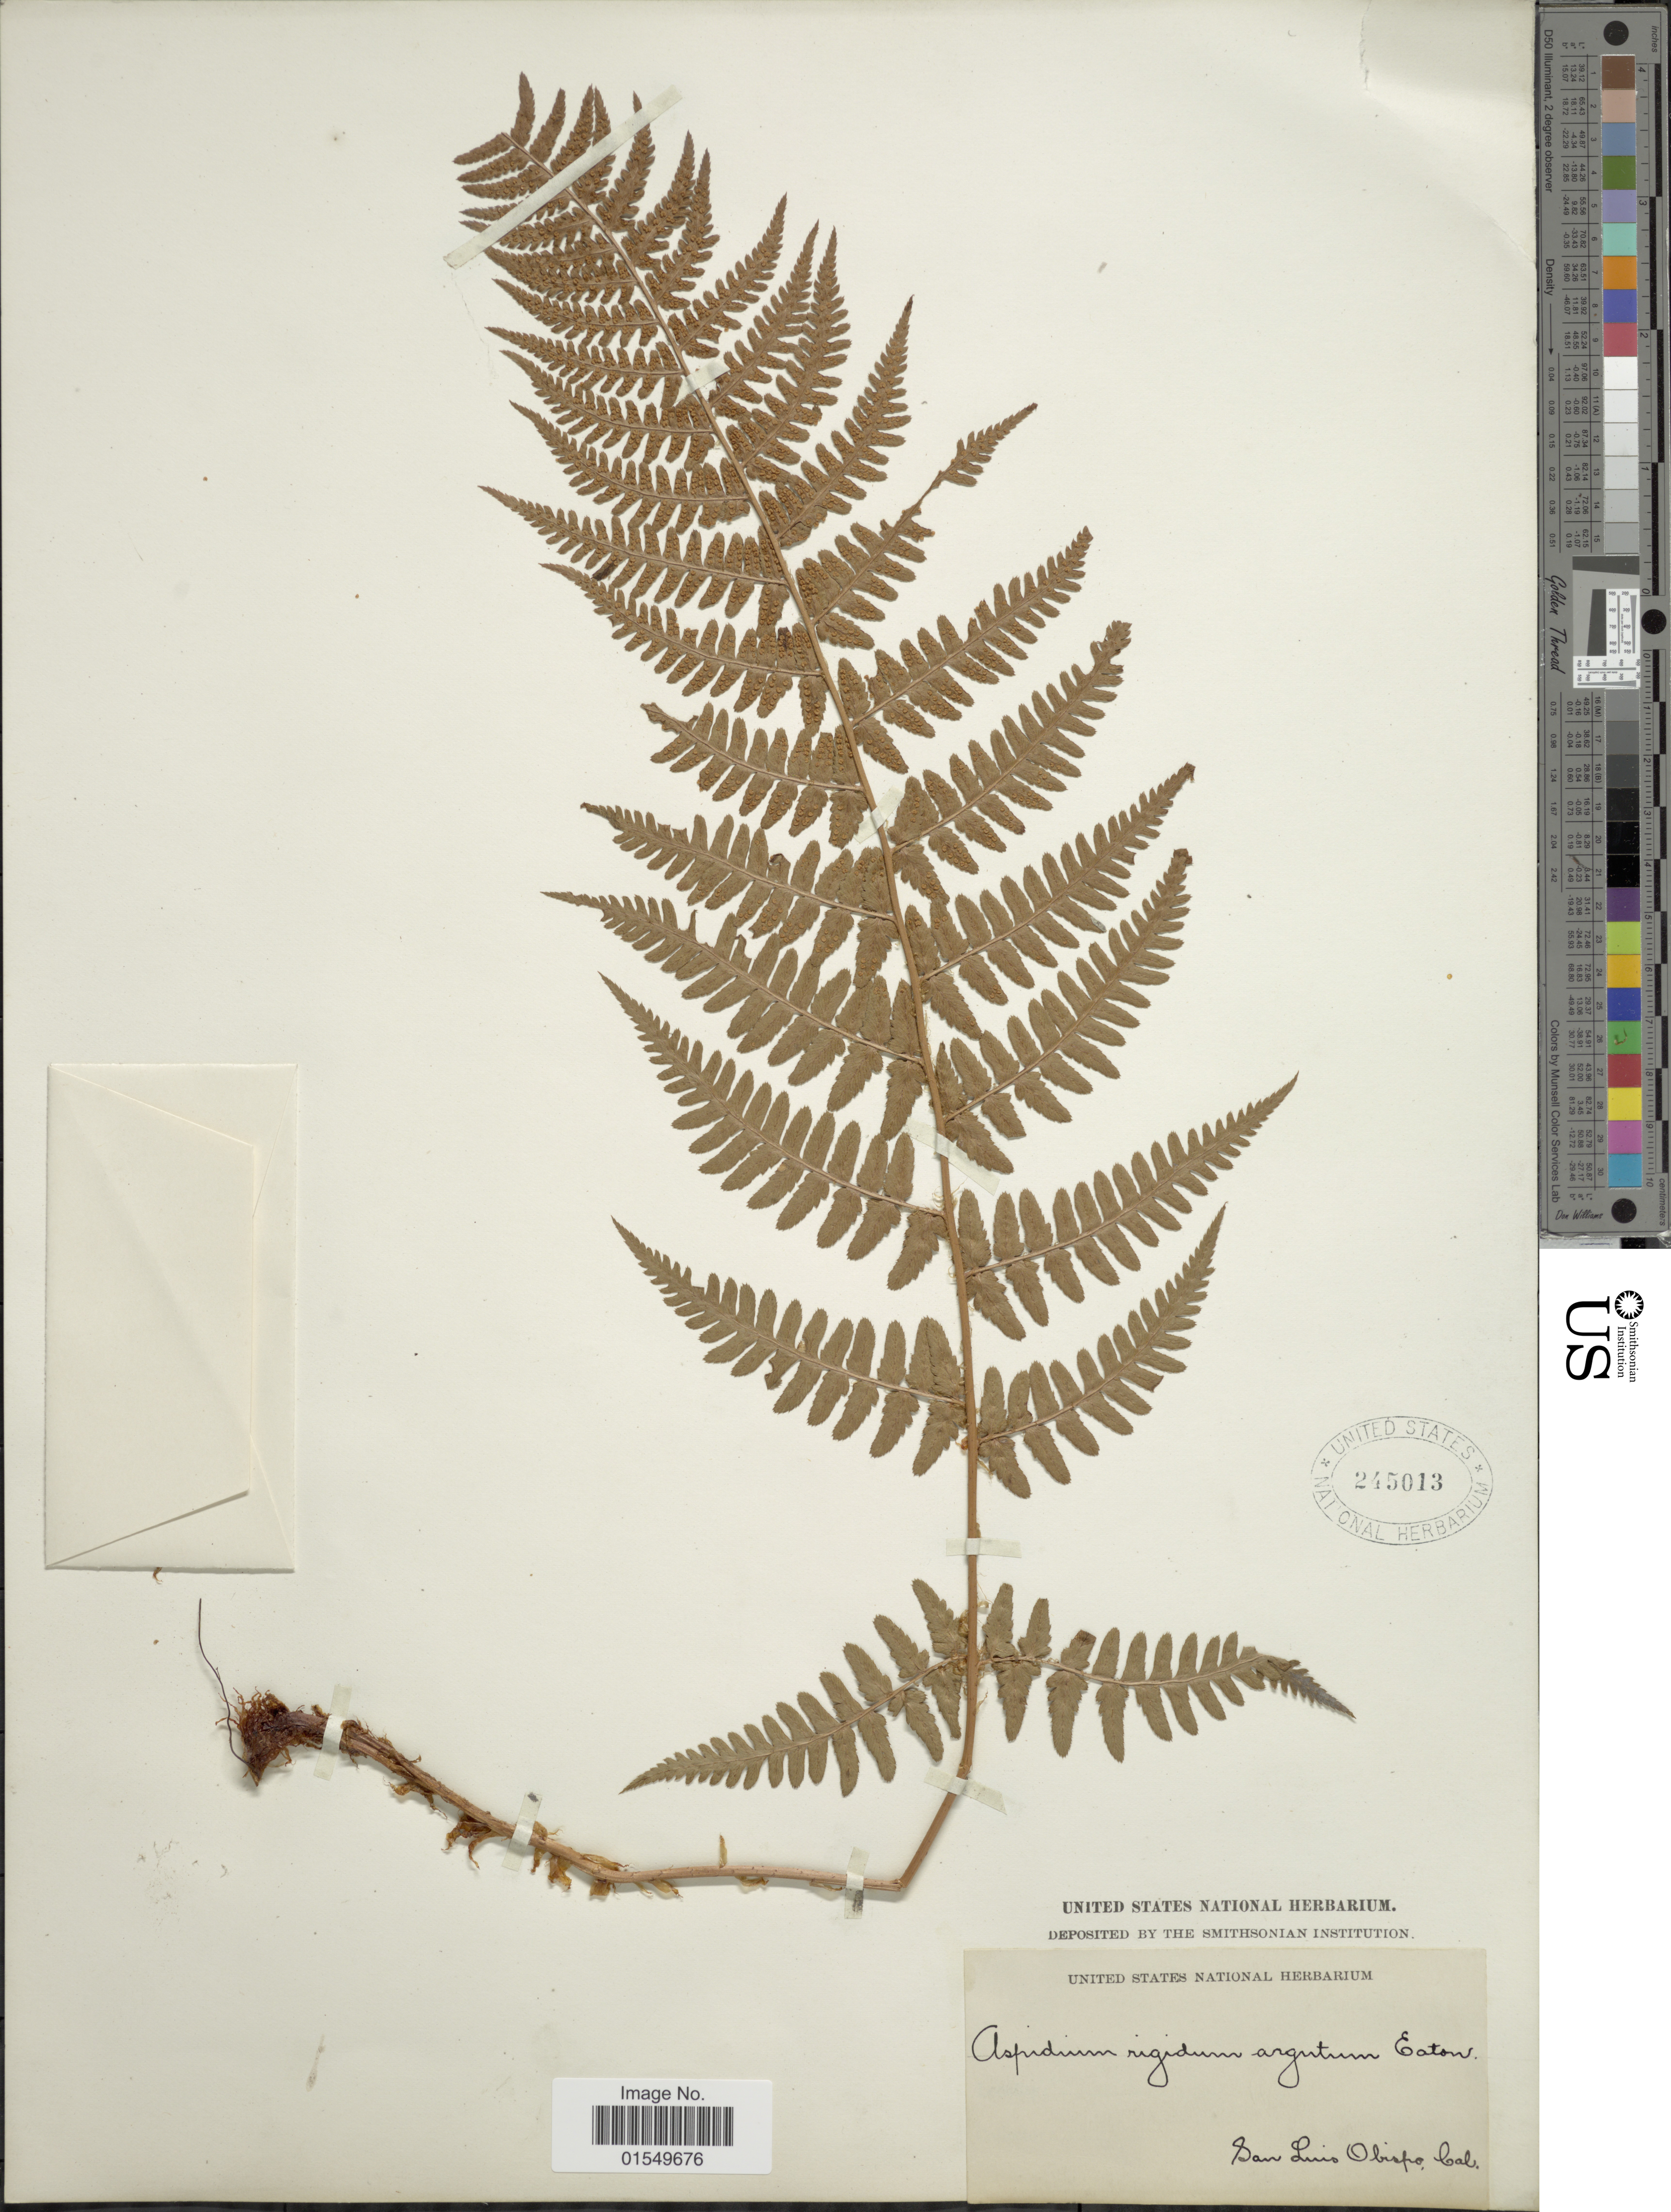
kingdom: Plantae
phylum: Tracheophyta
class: Polypodiopsida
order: Polypodiales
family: Dryopteridaceae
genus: Dryopteris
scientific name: Dryopteris arguta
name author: (Kaulf.) Maxon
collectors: U.S. National Herbarium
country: United States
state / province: California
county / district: San Luis Obispo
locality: San Luis Obispo, Cal,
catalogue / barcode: US 245013